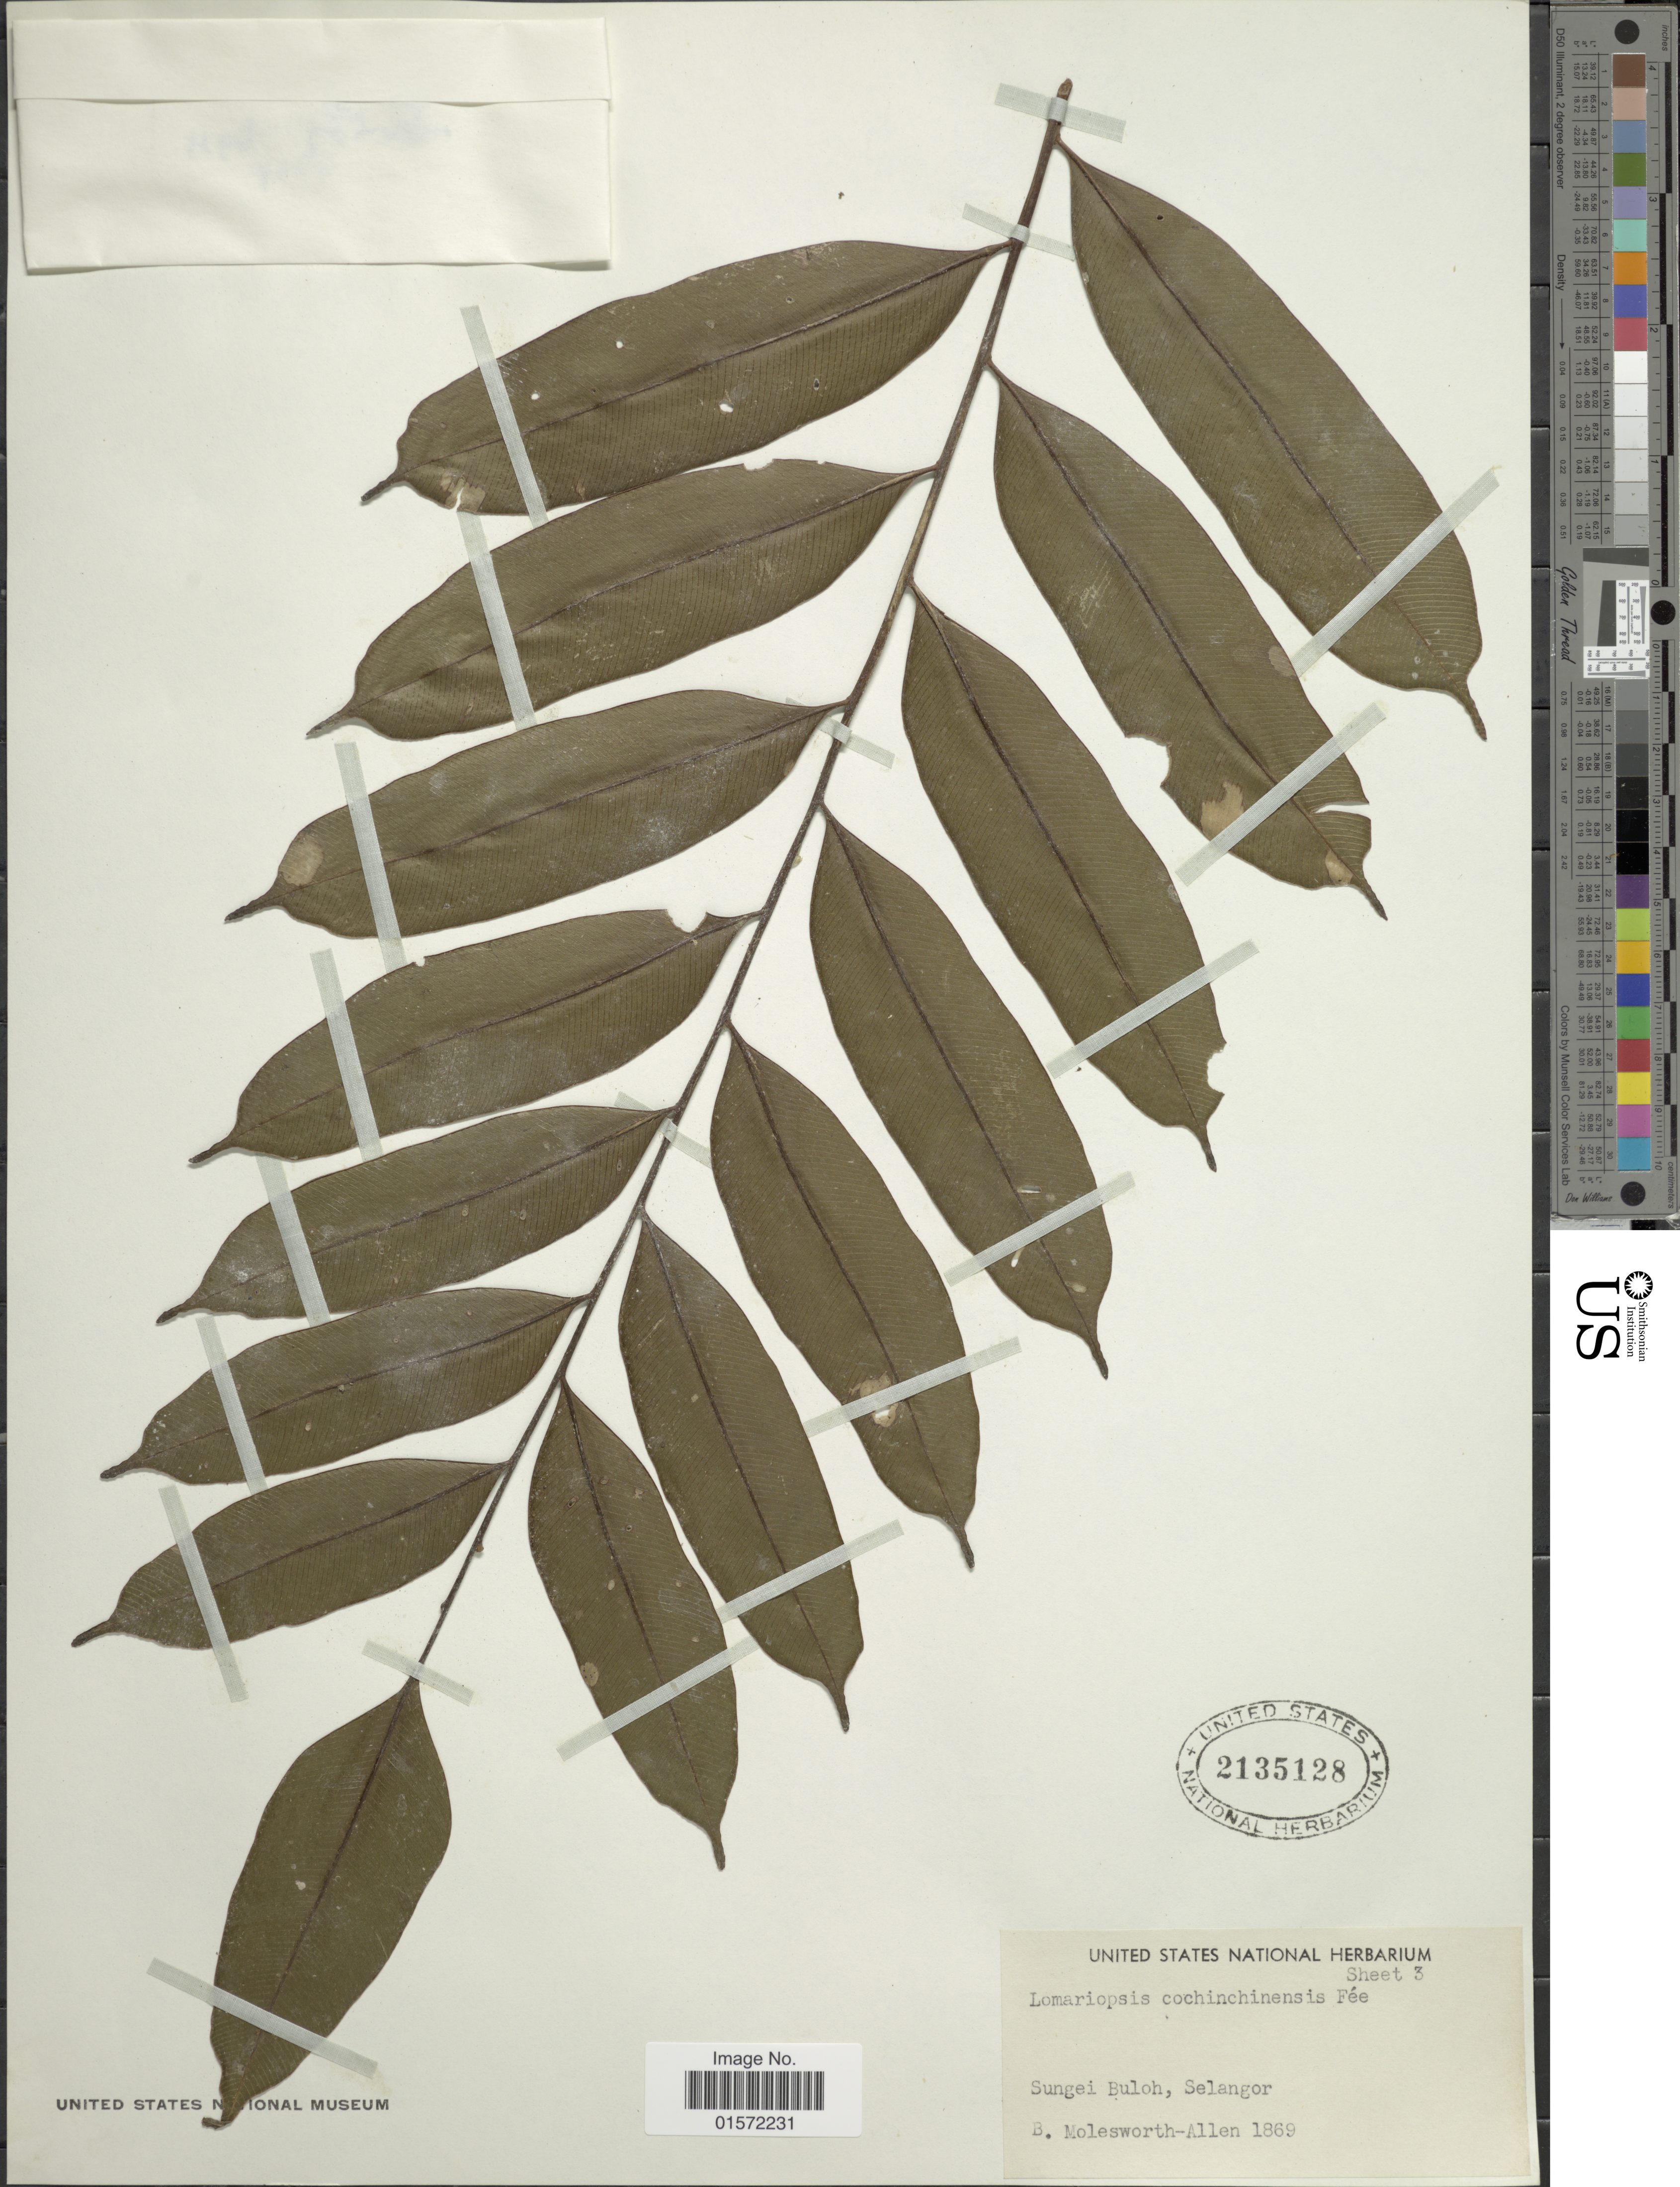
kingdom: Plantae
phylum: Tracheophyta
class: Polypodiopsida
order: Polypodiales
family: Lomariopsidaceae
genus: Lomariopsis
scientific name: Lomariopsis cochinchinensis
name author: Fée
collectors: B. E. G. Molesworth-Allen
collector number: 1869?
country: Malaysia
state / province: Selangor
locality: Sungei Buloh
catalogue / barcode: US 2135128